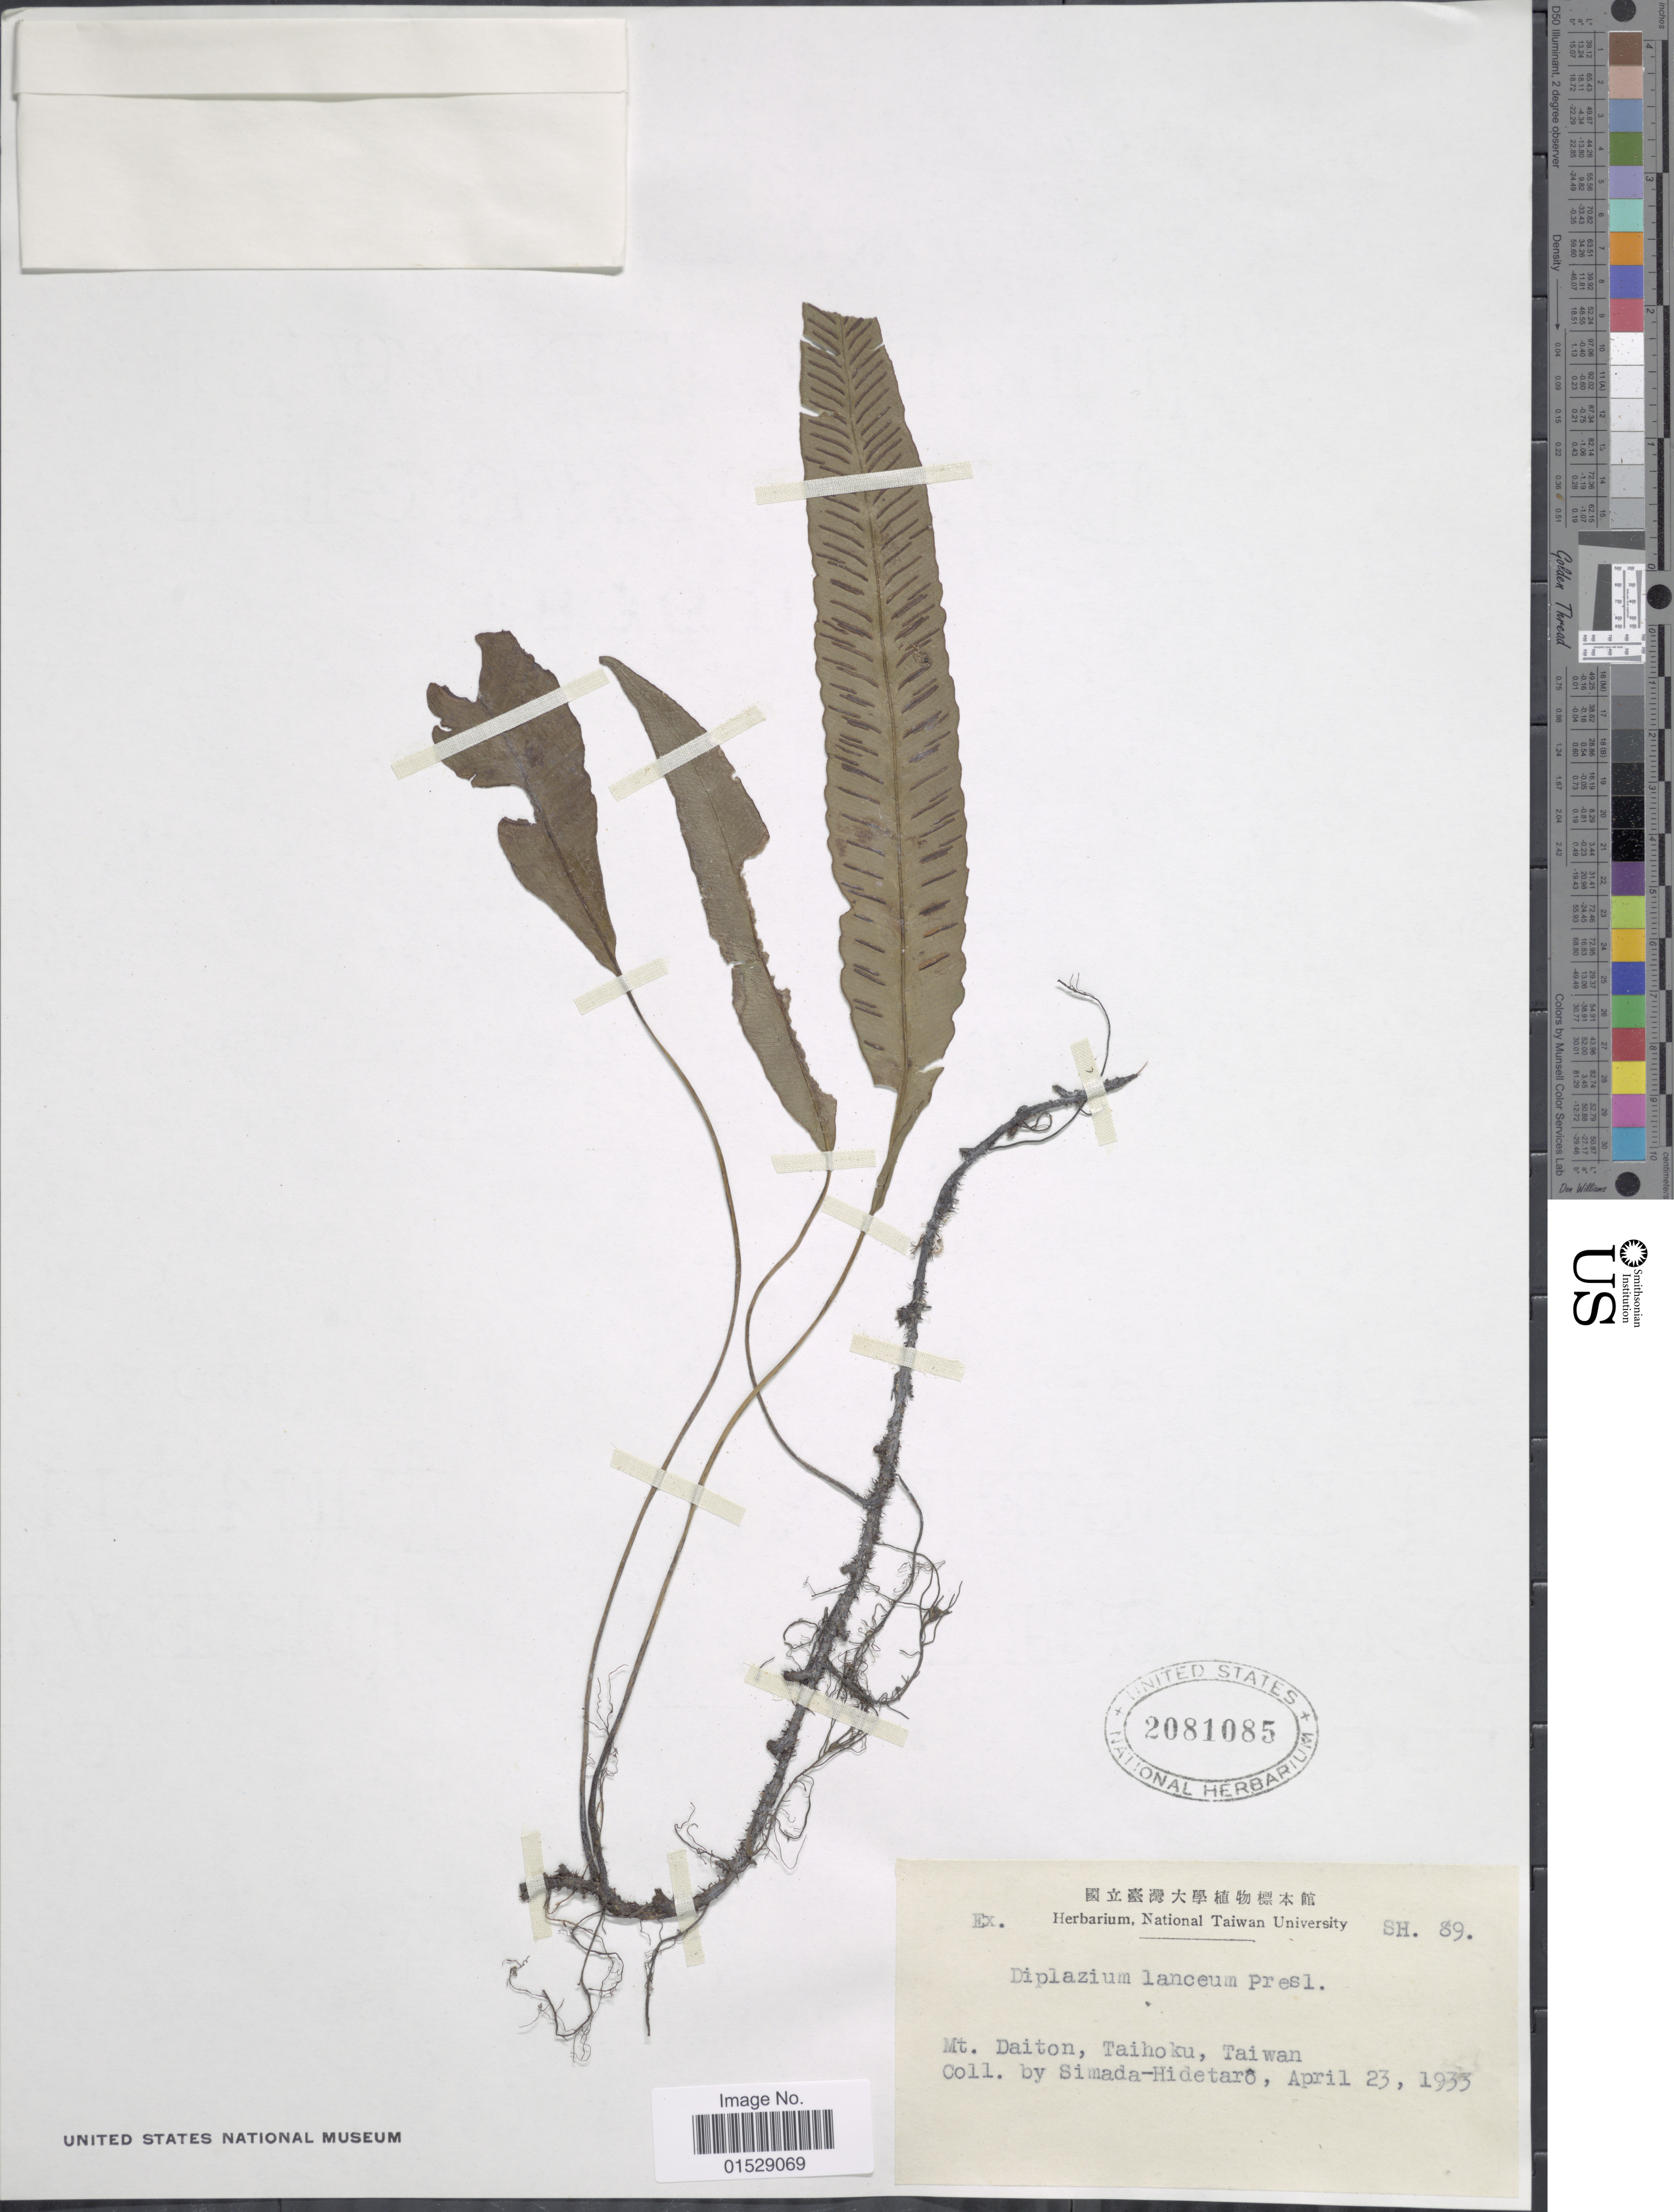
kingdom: Plantae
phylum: Tracheophyta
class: Polypodiopsida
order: Polypodiales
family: Athyriaceae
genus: Deparia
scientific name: Deparia lancea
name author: (Thunb.) Fraser-Jenk.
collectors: Simada & Hidetaro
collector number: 89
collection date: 1933-04-23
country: Taiwan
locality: Mt. Daiton, Taihoku, Taiwan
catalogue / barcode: US 2081085